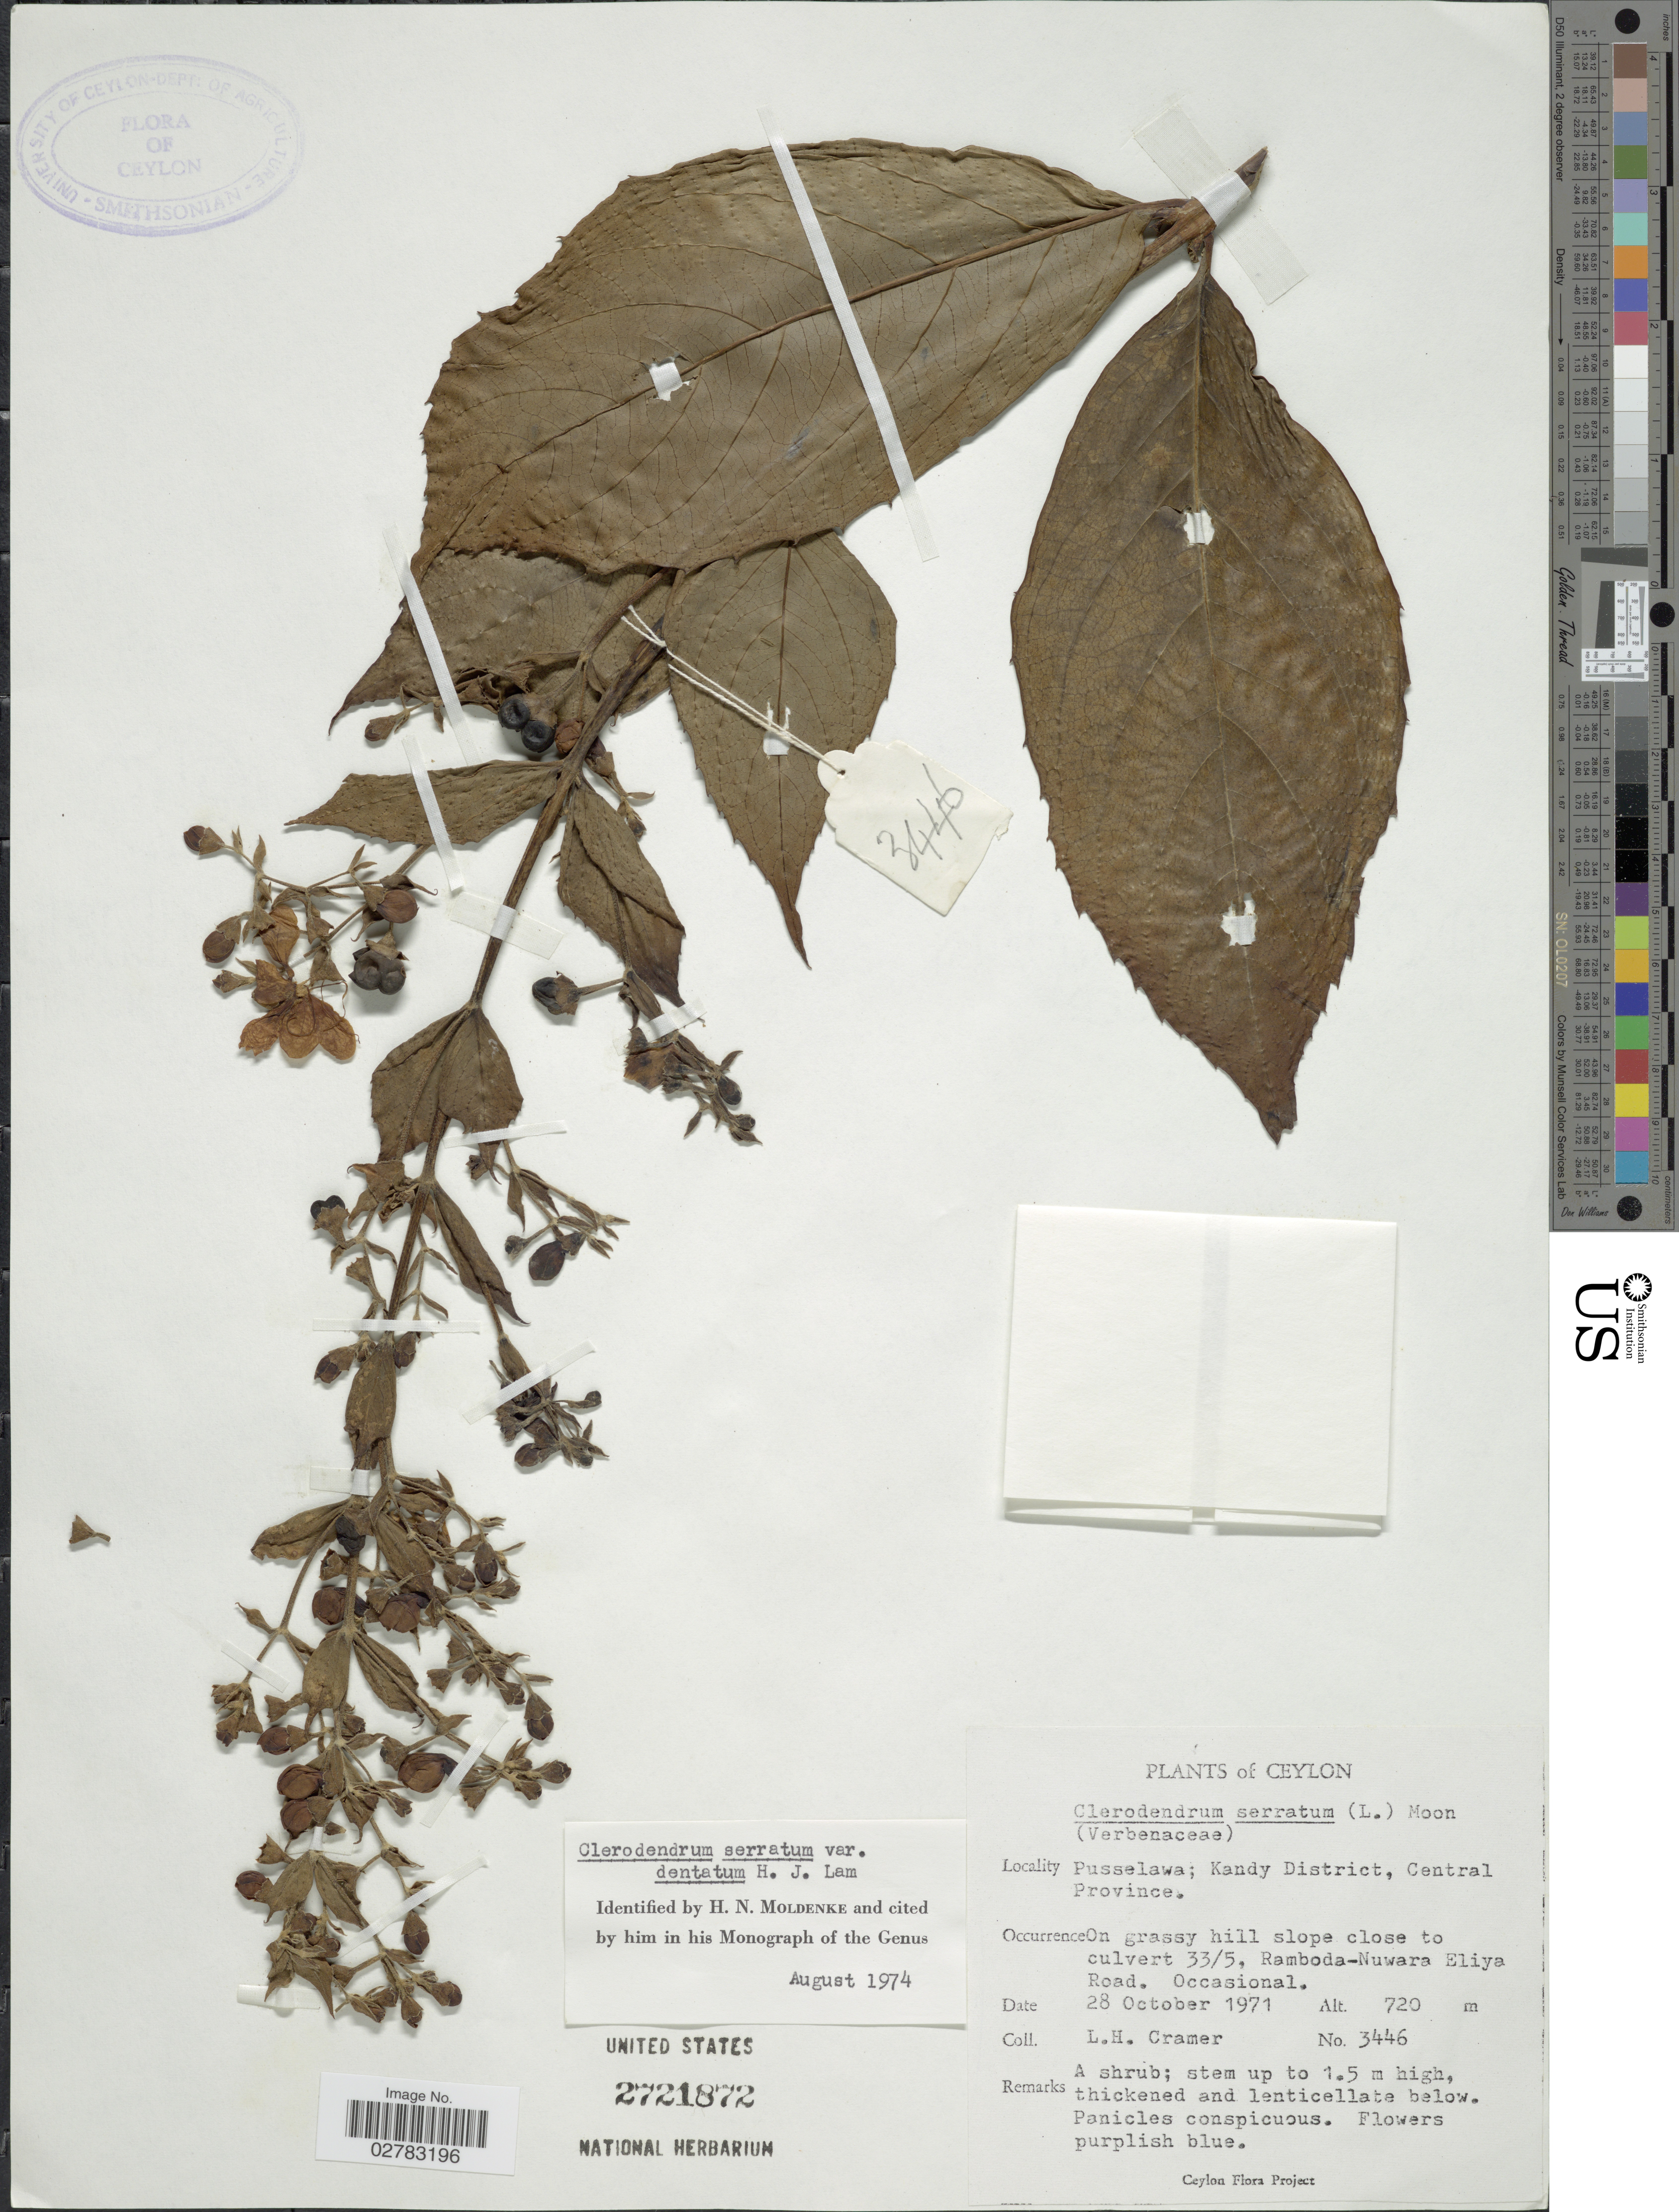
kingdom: Plantae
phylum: Tracheophyta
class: Magnoliopsida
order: Lamiales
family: Lamiaceae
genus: Clerodendrum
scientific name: Clerodendrum serratum var. dentatum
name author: H.J. Lam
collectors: L. H. Cramer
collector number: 3446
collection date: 1971-10-28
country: Sri Lanka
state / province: Central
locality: Ceylon. Pusselawa; Kandy District. On grassy hill slope close to culvert 33/5, Ramboda-Nuwara Eliya Road.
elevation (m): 720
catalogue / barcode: US 2721872